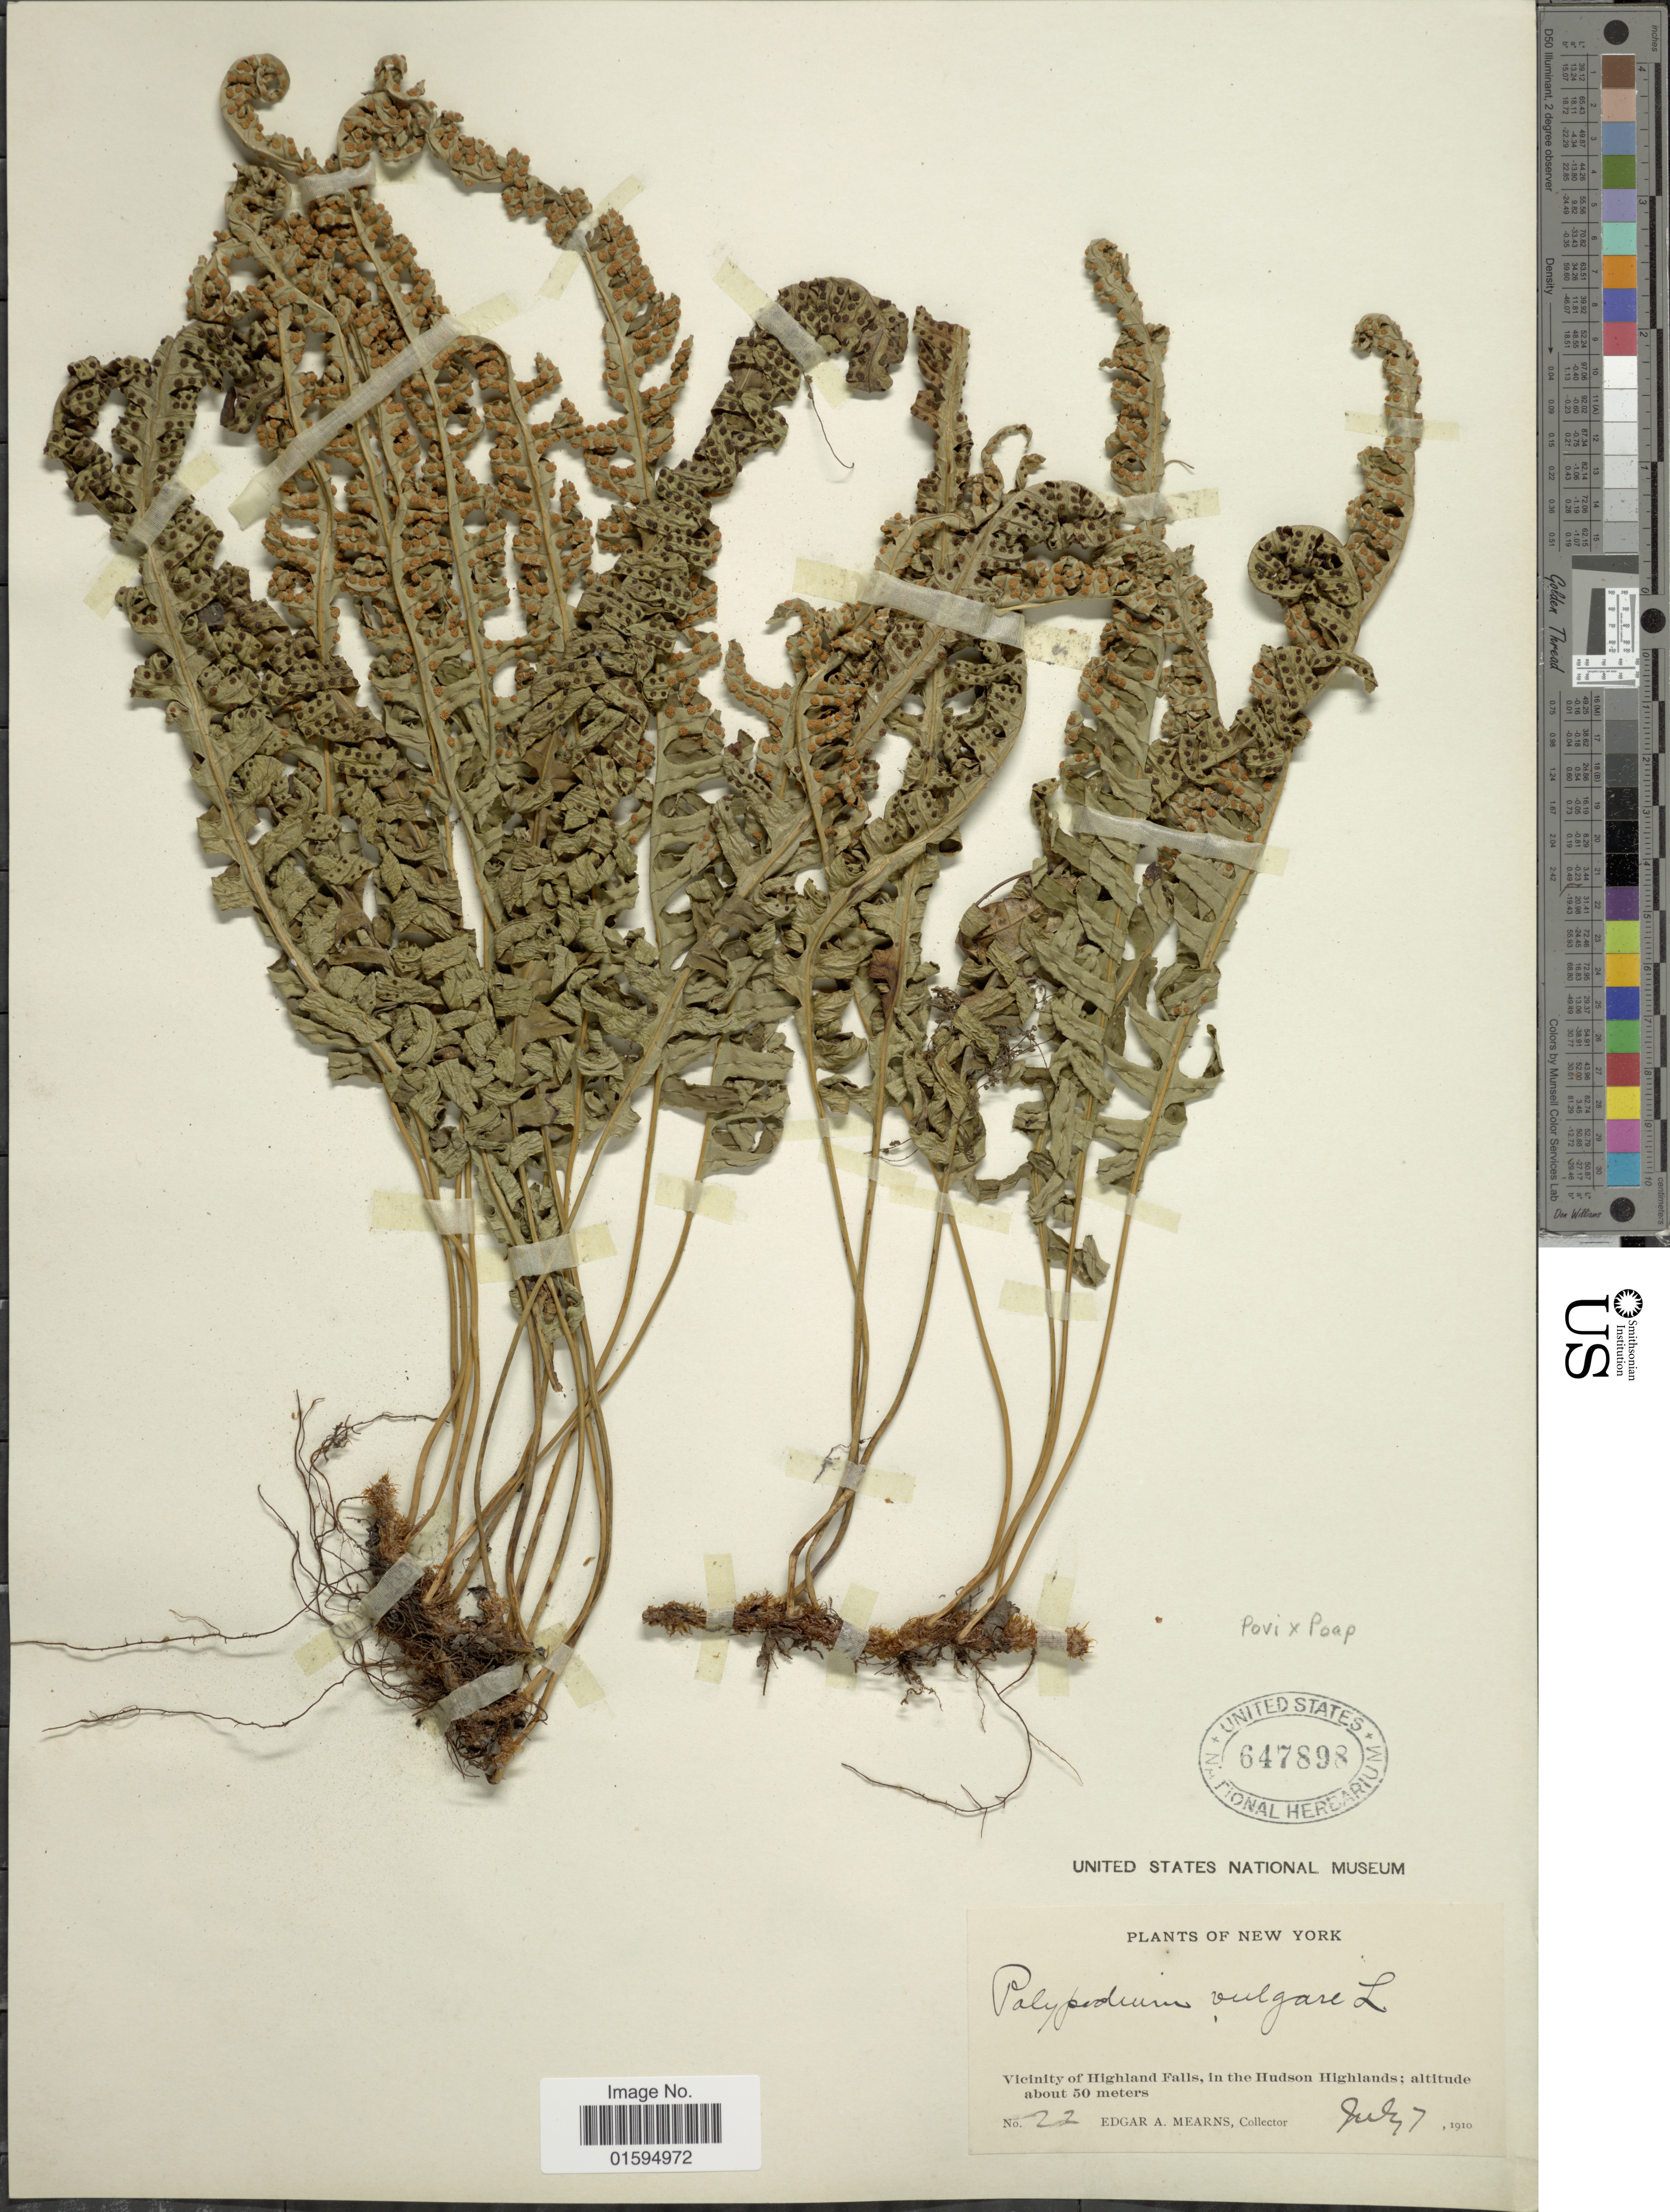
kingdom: Plantae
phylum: Tracheophyta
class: Polypodiopsida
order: Polypodiales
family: Polypodiaceae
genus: Polypodium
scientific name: Polypodium virginianum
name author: L.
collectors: E. A. Mearns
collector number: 22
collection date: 1910-07-07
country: United States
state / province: New York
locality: Vicinity of Highlands Falls, in the Hudson Highlands.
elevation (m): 50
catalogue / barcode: US 6478898